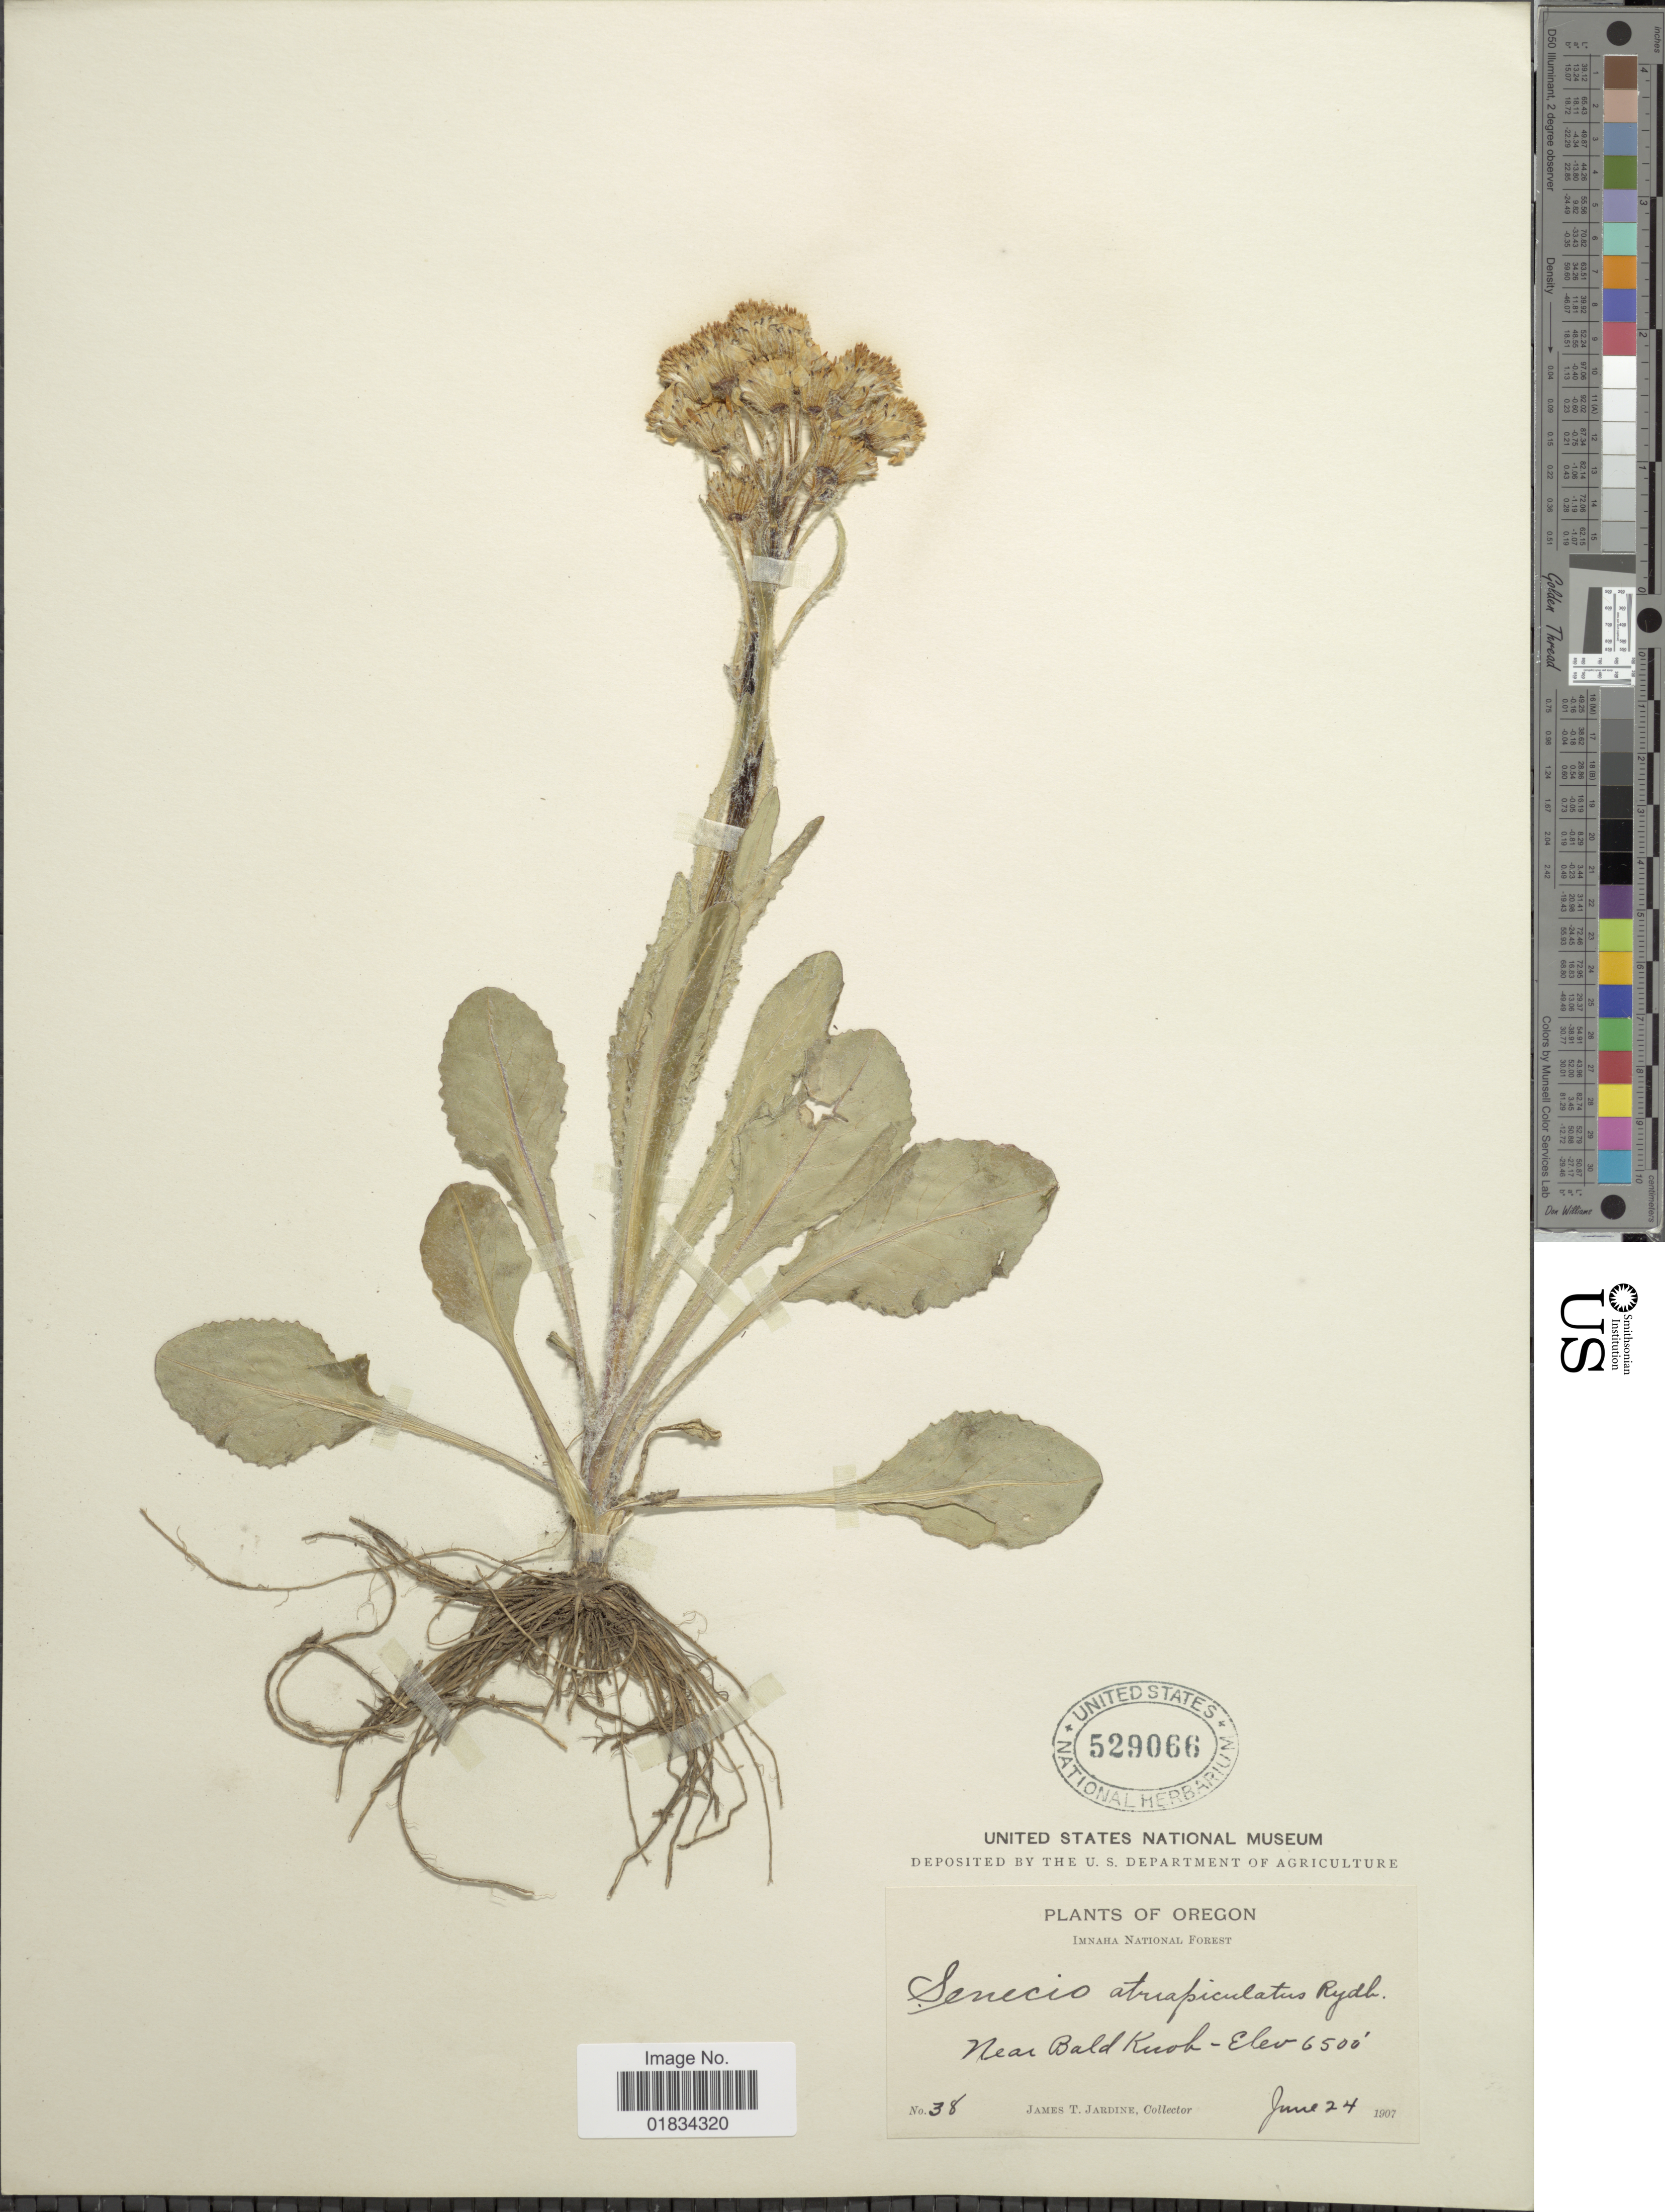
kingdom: Plantae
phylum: Tracheophyta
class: Magnoliopsida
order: Asterales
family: Asteraceae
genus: Senecio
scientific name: Senecio integerrimus var. ochroleucus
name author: (A. Gray) Cronq.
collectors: J. T. Jardine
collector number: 38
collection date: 1907-06-24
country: United States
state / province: Oregon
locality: Near Bald Knob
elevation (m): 1981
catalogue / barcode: US 529066